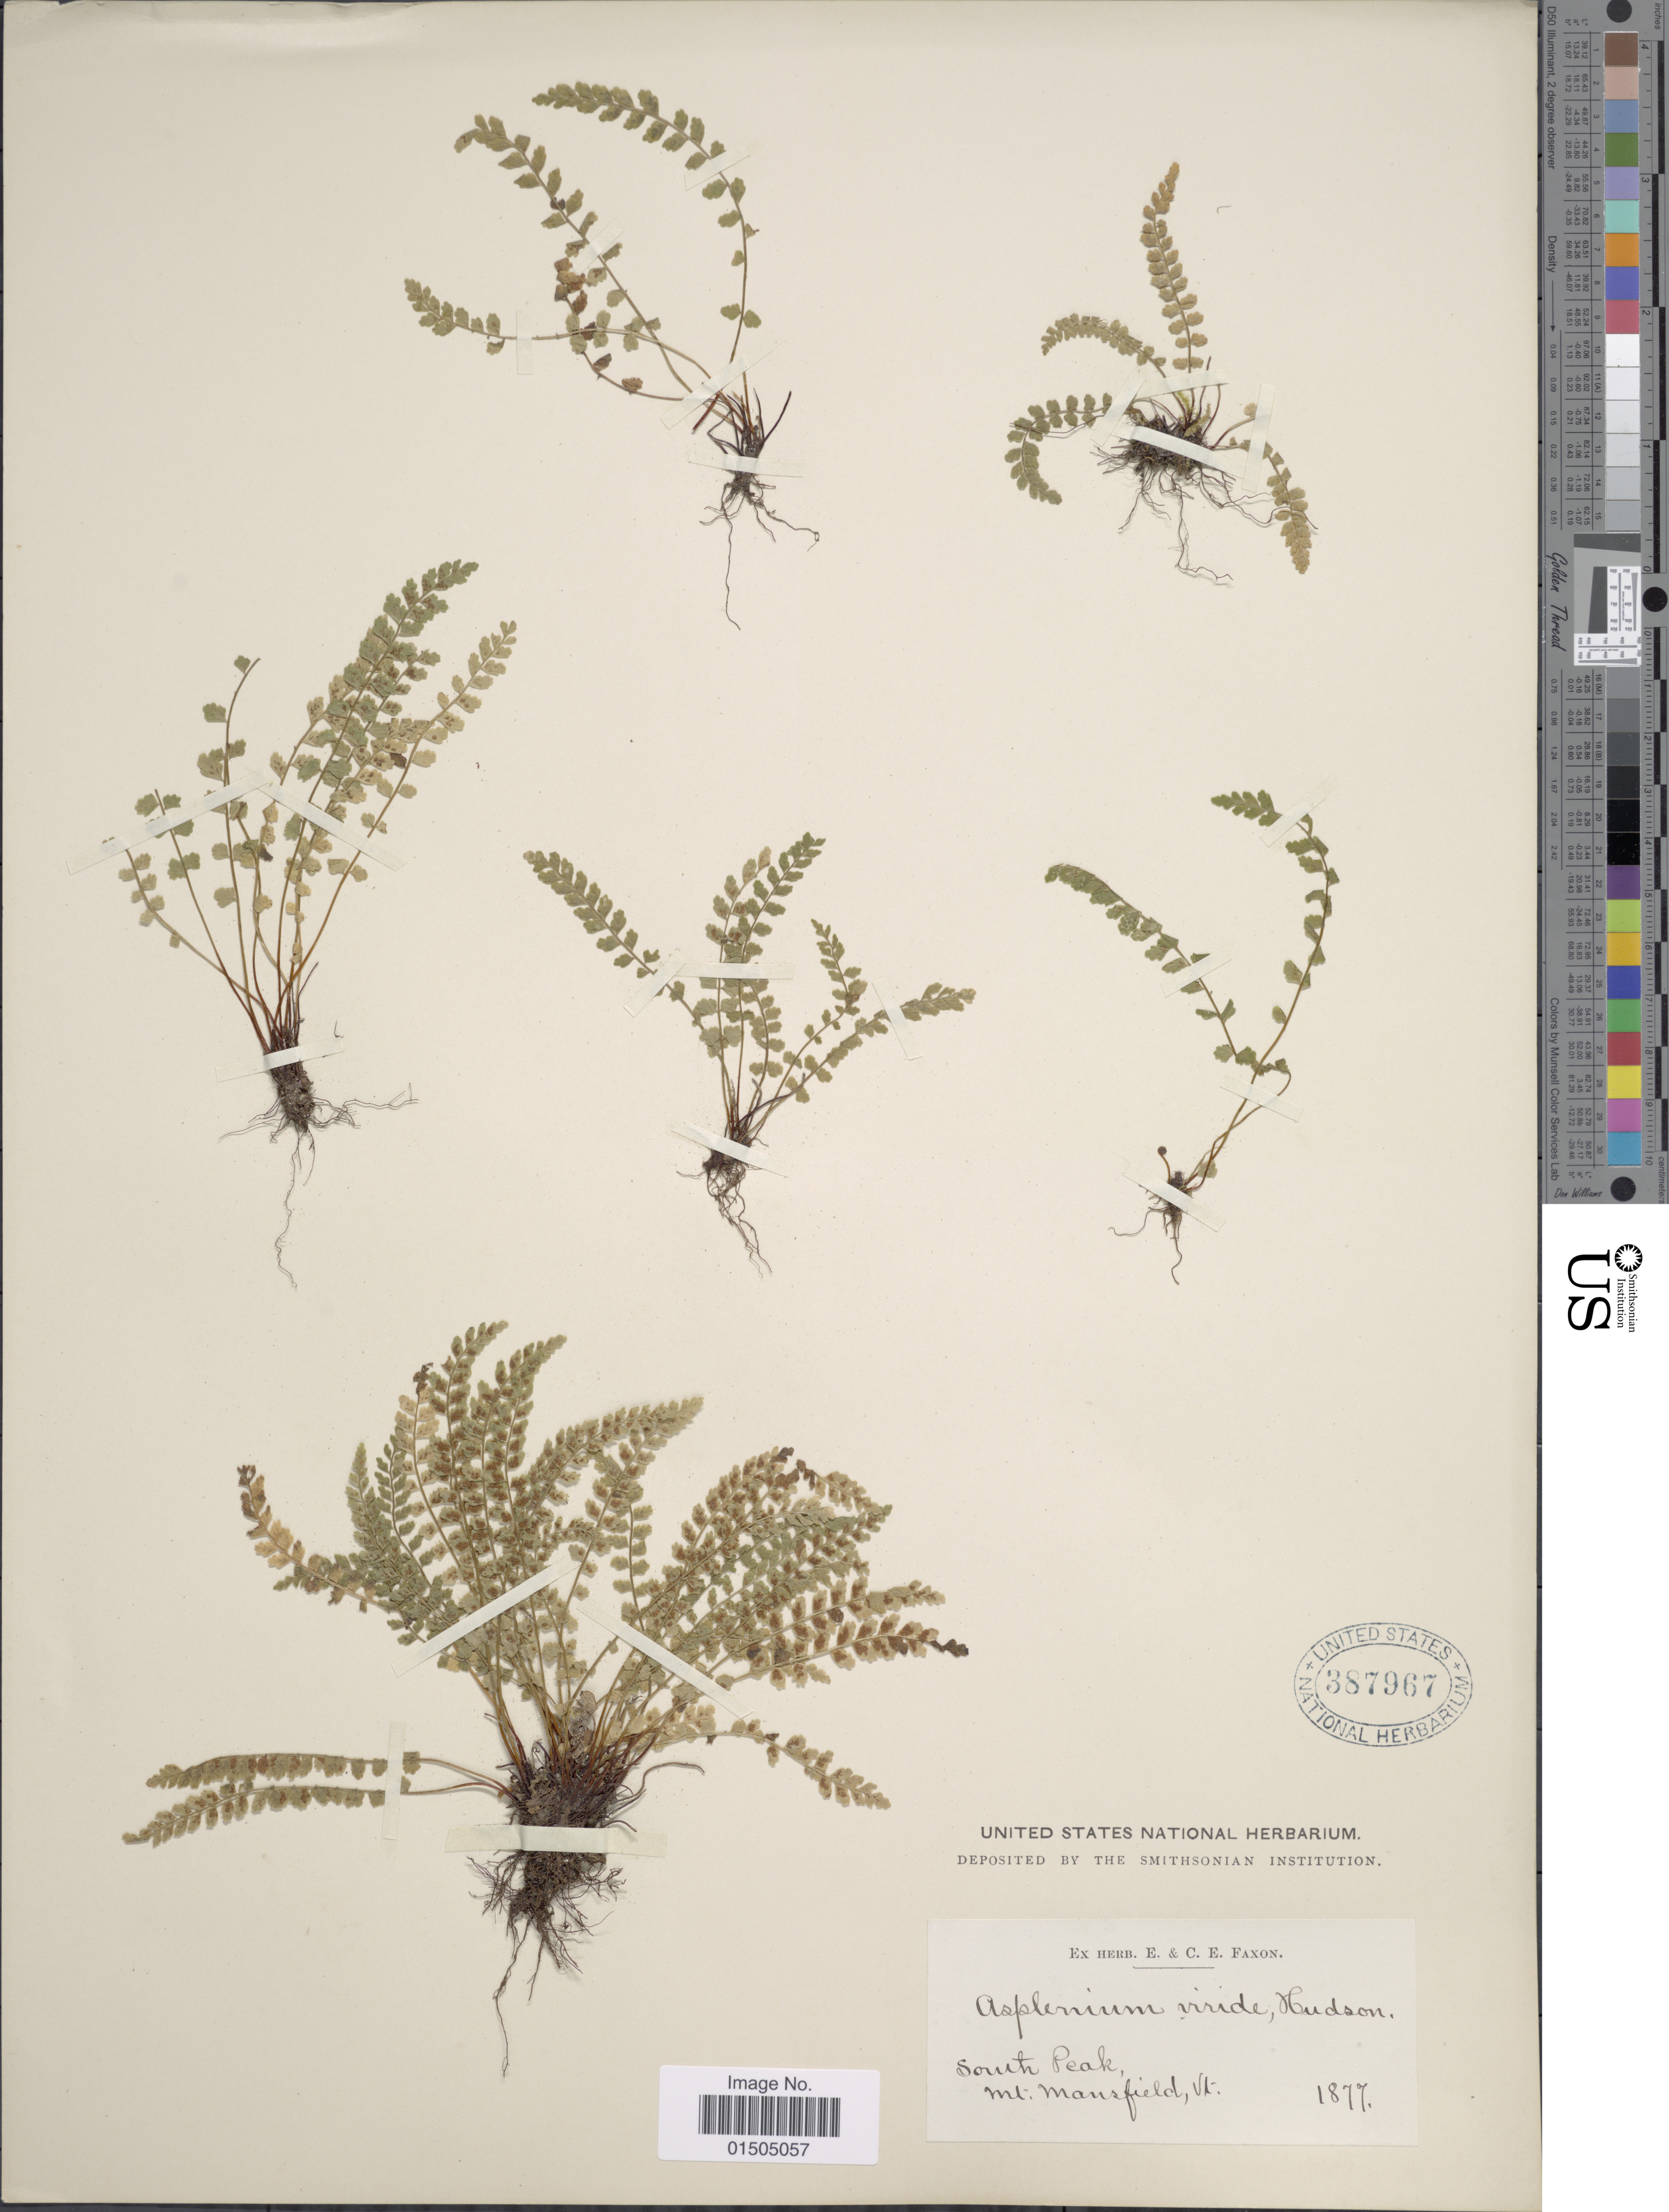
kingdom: Plantae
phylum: Tracheophyta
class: Polypodiopsida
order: Polypodiales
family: Aspleniaceae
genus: Asplenium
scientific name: Asplenium trichomanes-ramosum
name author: L.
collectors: ex herb. E. & C.E. Faxon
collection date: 1877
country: United States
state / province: Vermont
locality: South Peak, Mt. Mansfield.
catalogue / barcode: US 387967